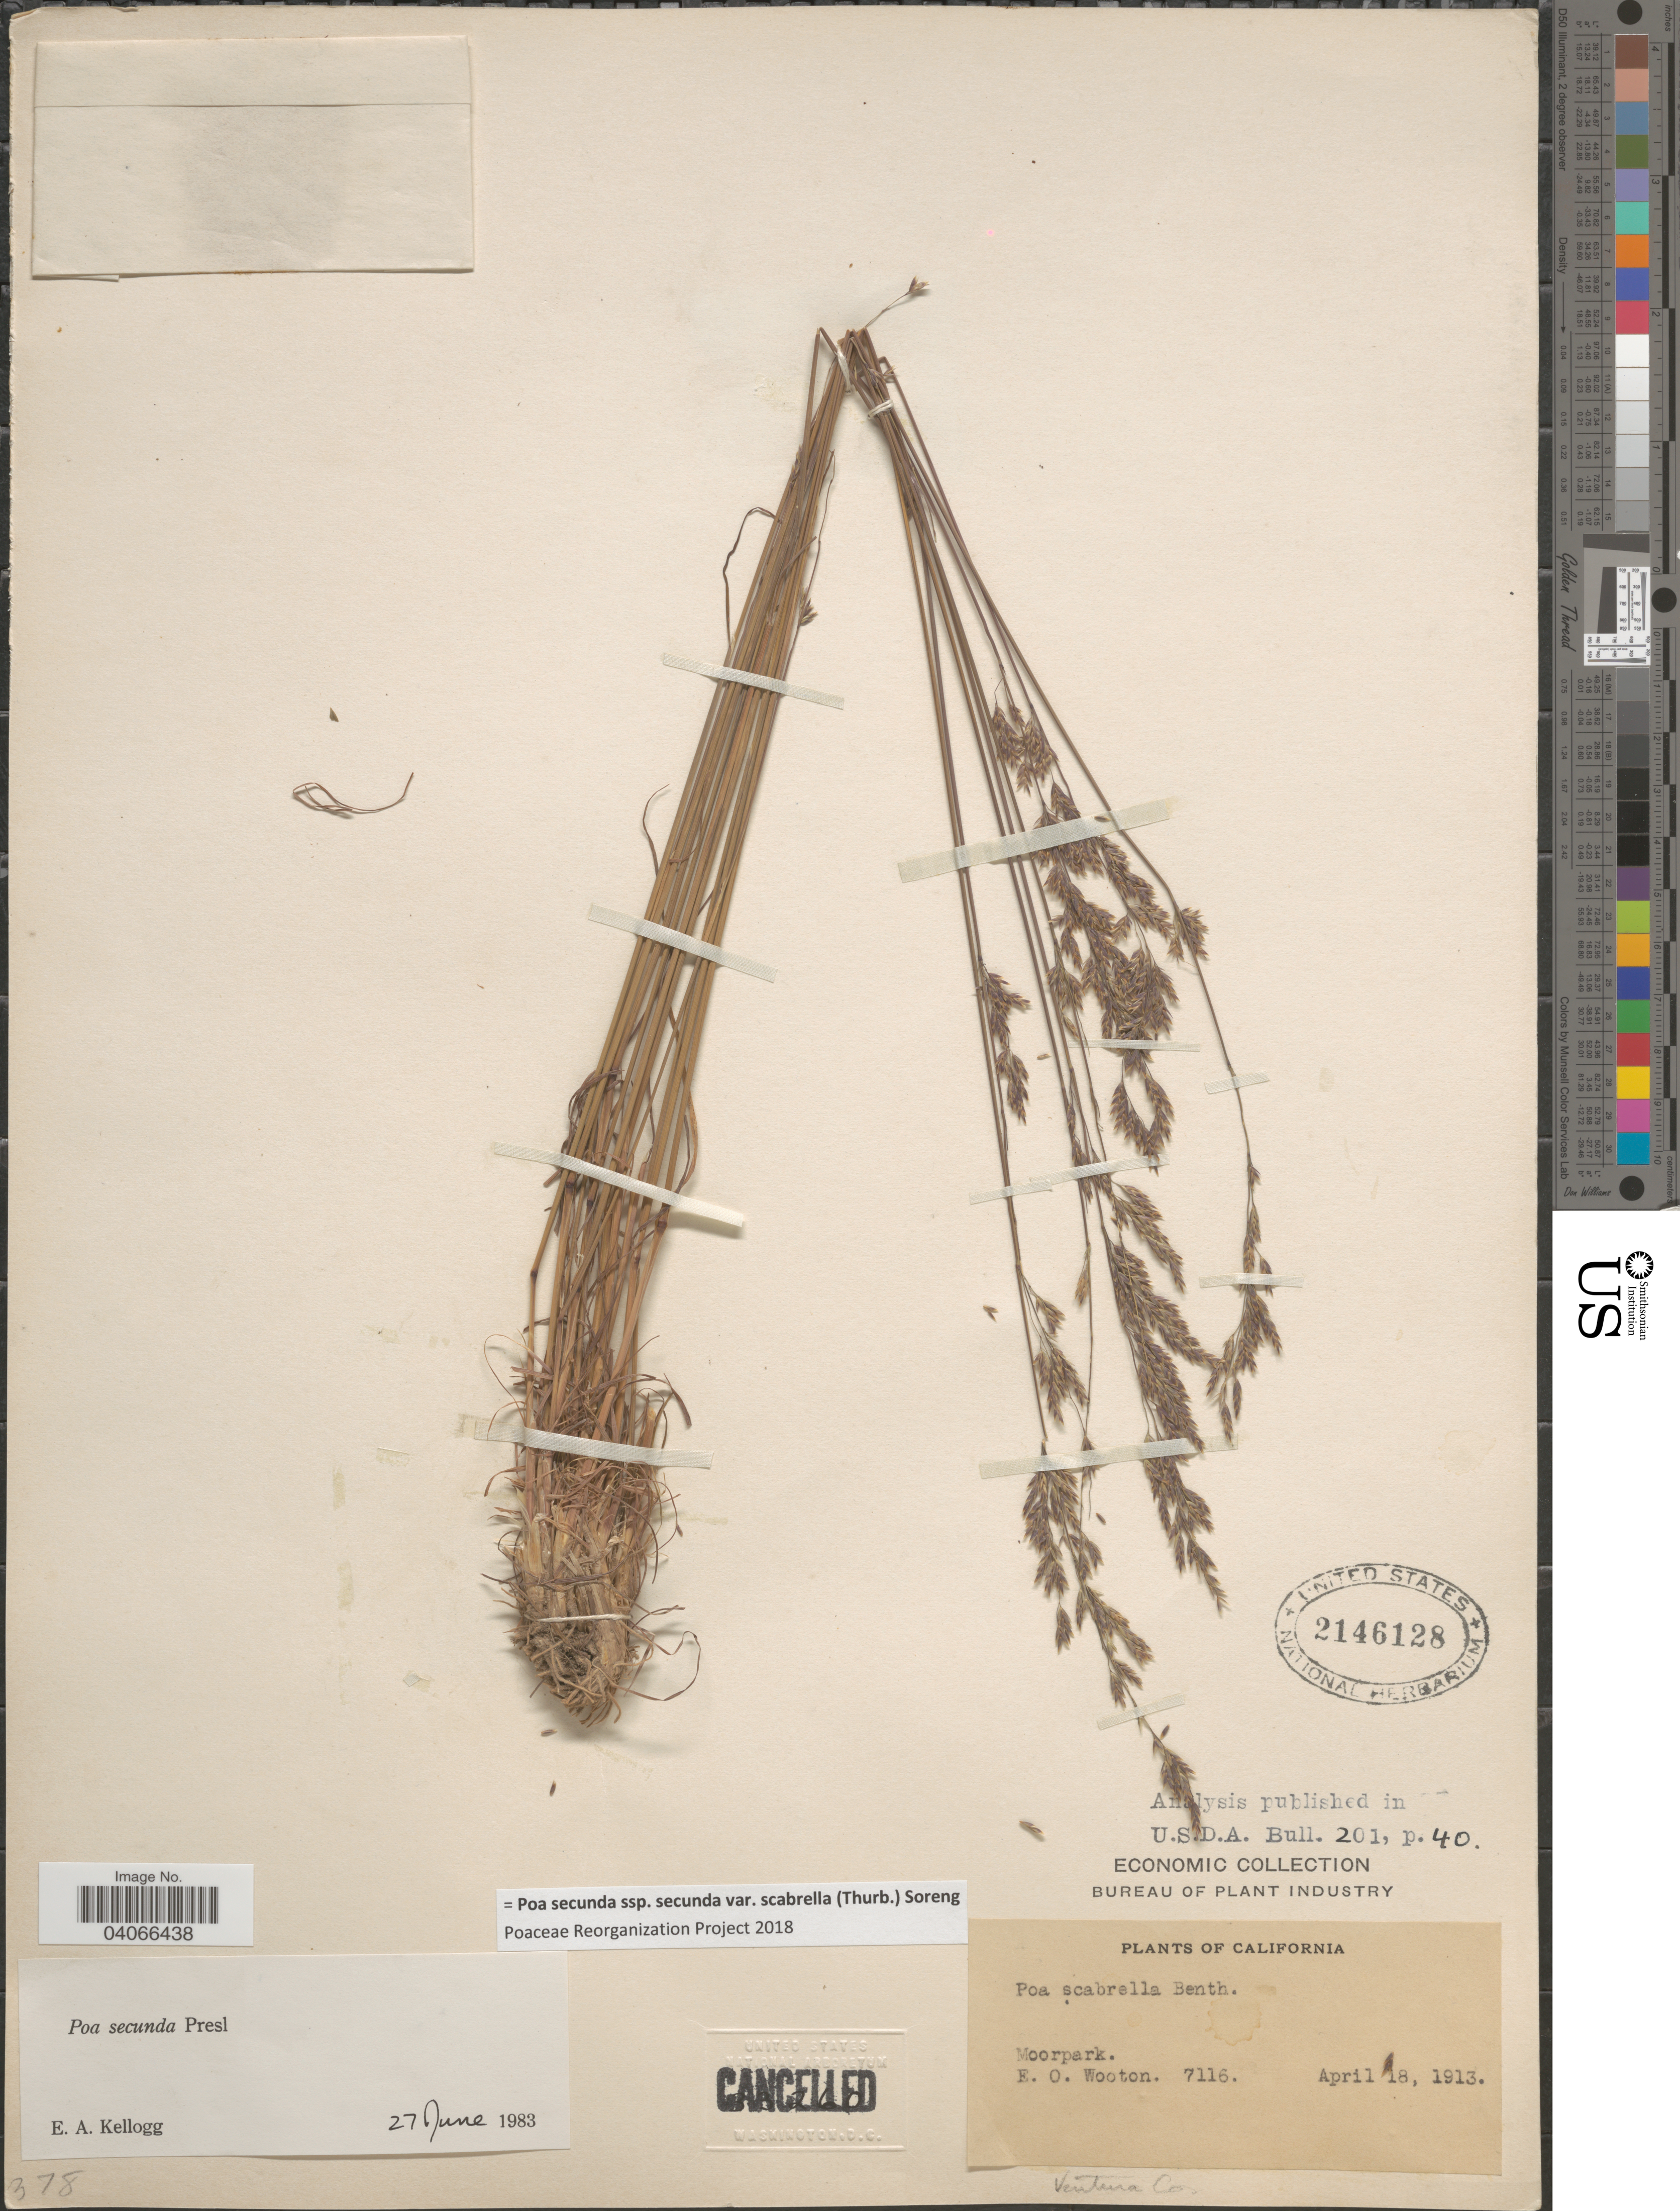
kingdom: Plantae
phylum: Tracheophyta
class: Liliopsida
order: Poales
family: Poaceae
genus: Poa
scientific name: Poa secunda subsp. secunda var. scabrella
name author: (Thurb.) Soreng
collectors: E. O. Wooton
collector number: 7116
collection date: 1913-04-18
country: United States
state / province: California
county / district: Ventura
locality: Moorpark. Ventura Co.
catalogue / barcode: US 2146128